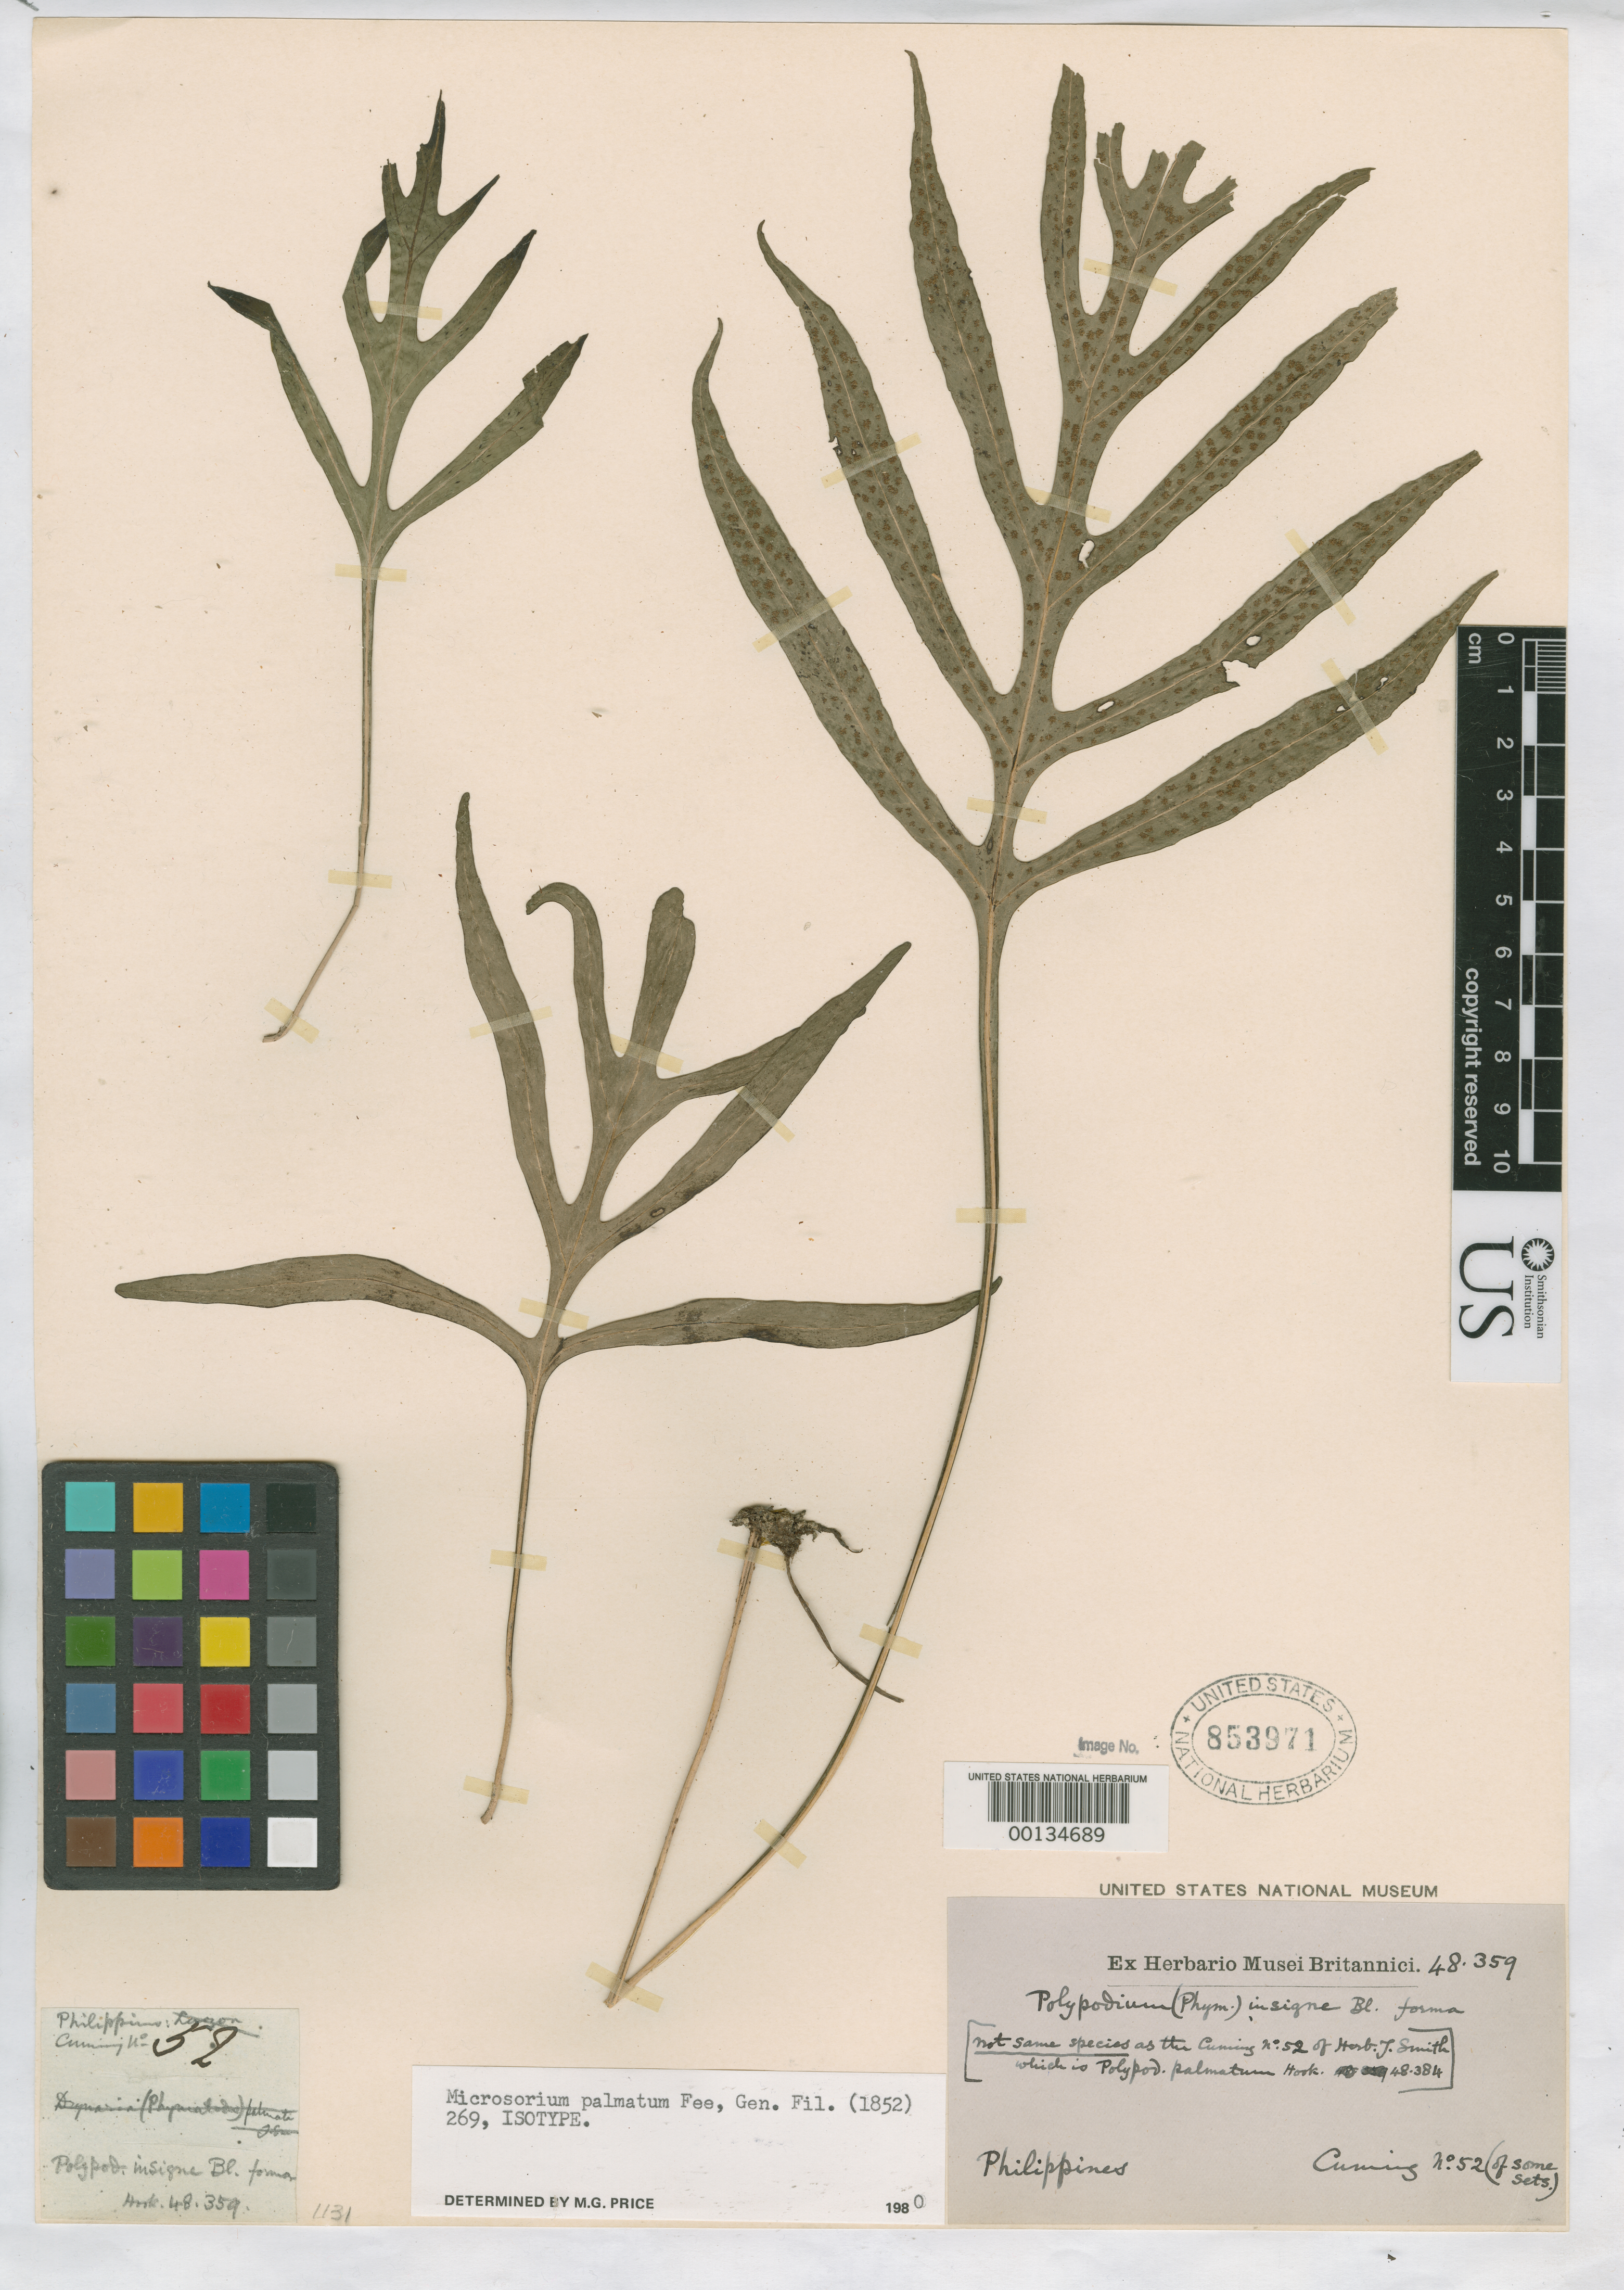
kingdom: Plantae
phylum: Tracheophyta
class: Polypodiopsida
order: Polypodiales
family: Polypodiaceae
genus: Microsorium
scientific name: Microsorium palmatum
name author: Fée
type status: Isotype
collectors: H. Cuming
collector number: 52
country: Philippines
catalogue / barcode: US 853971